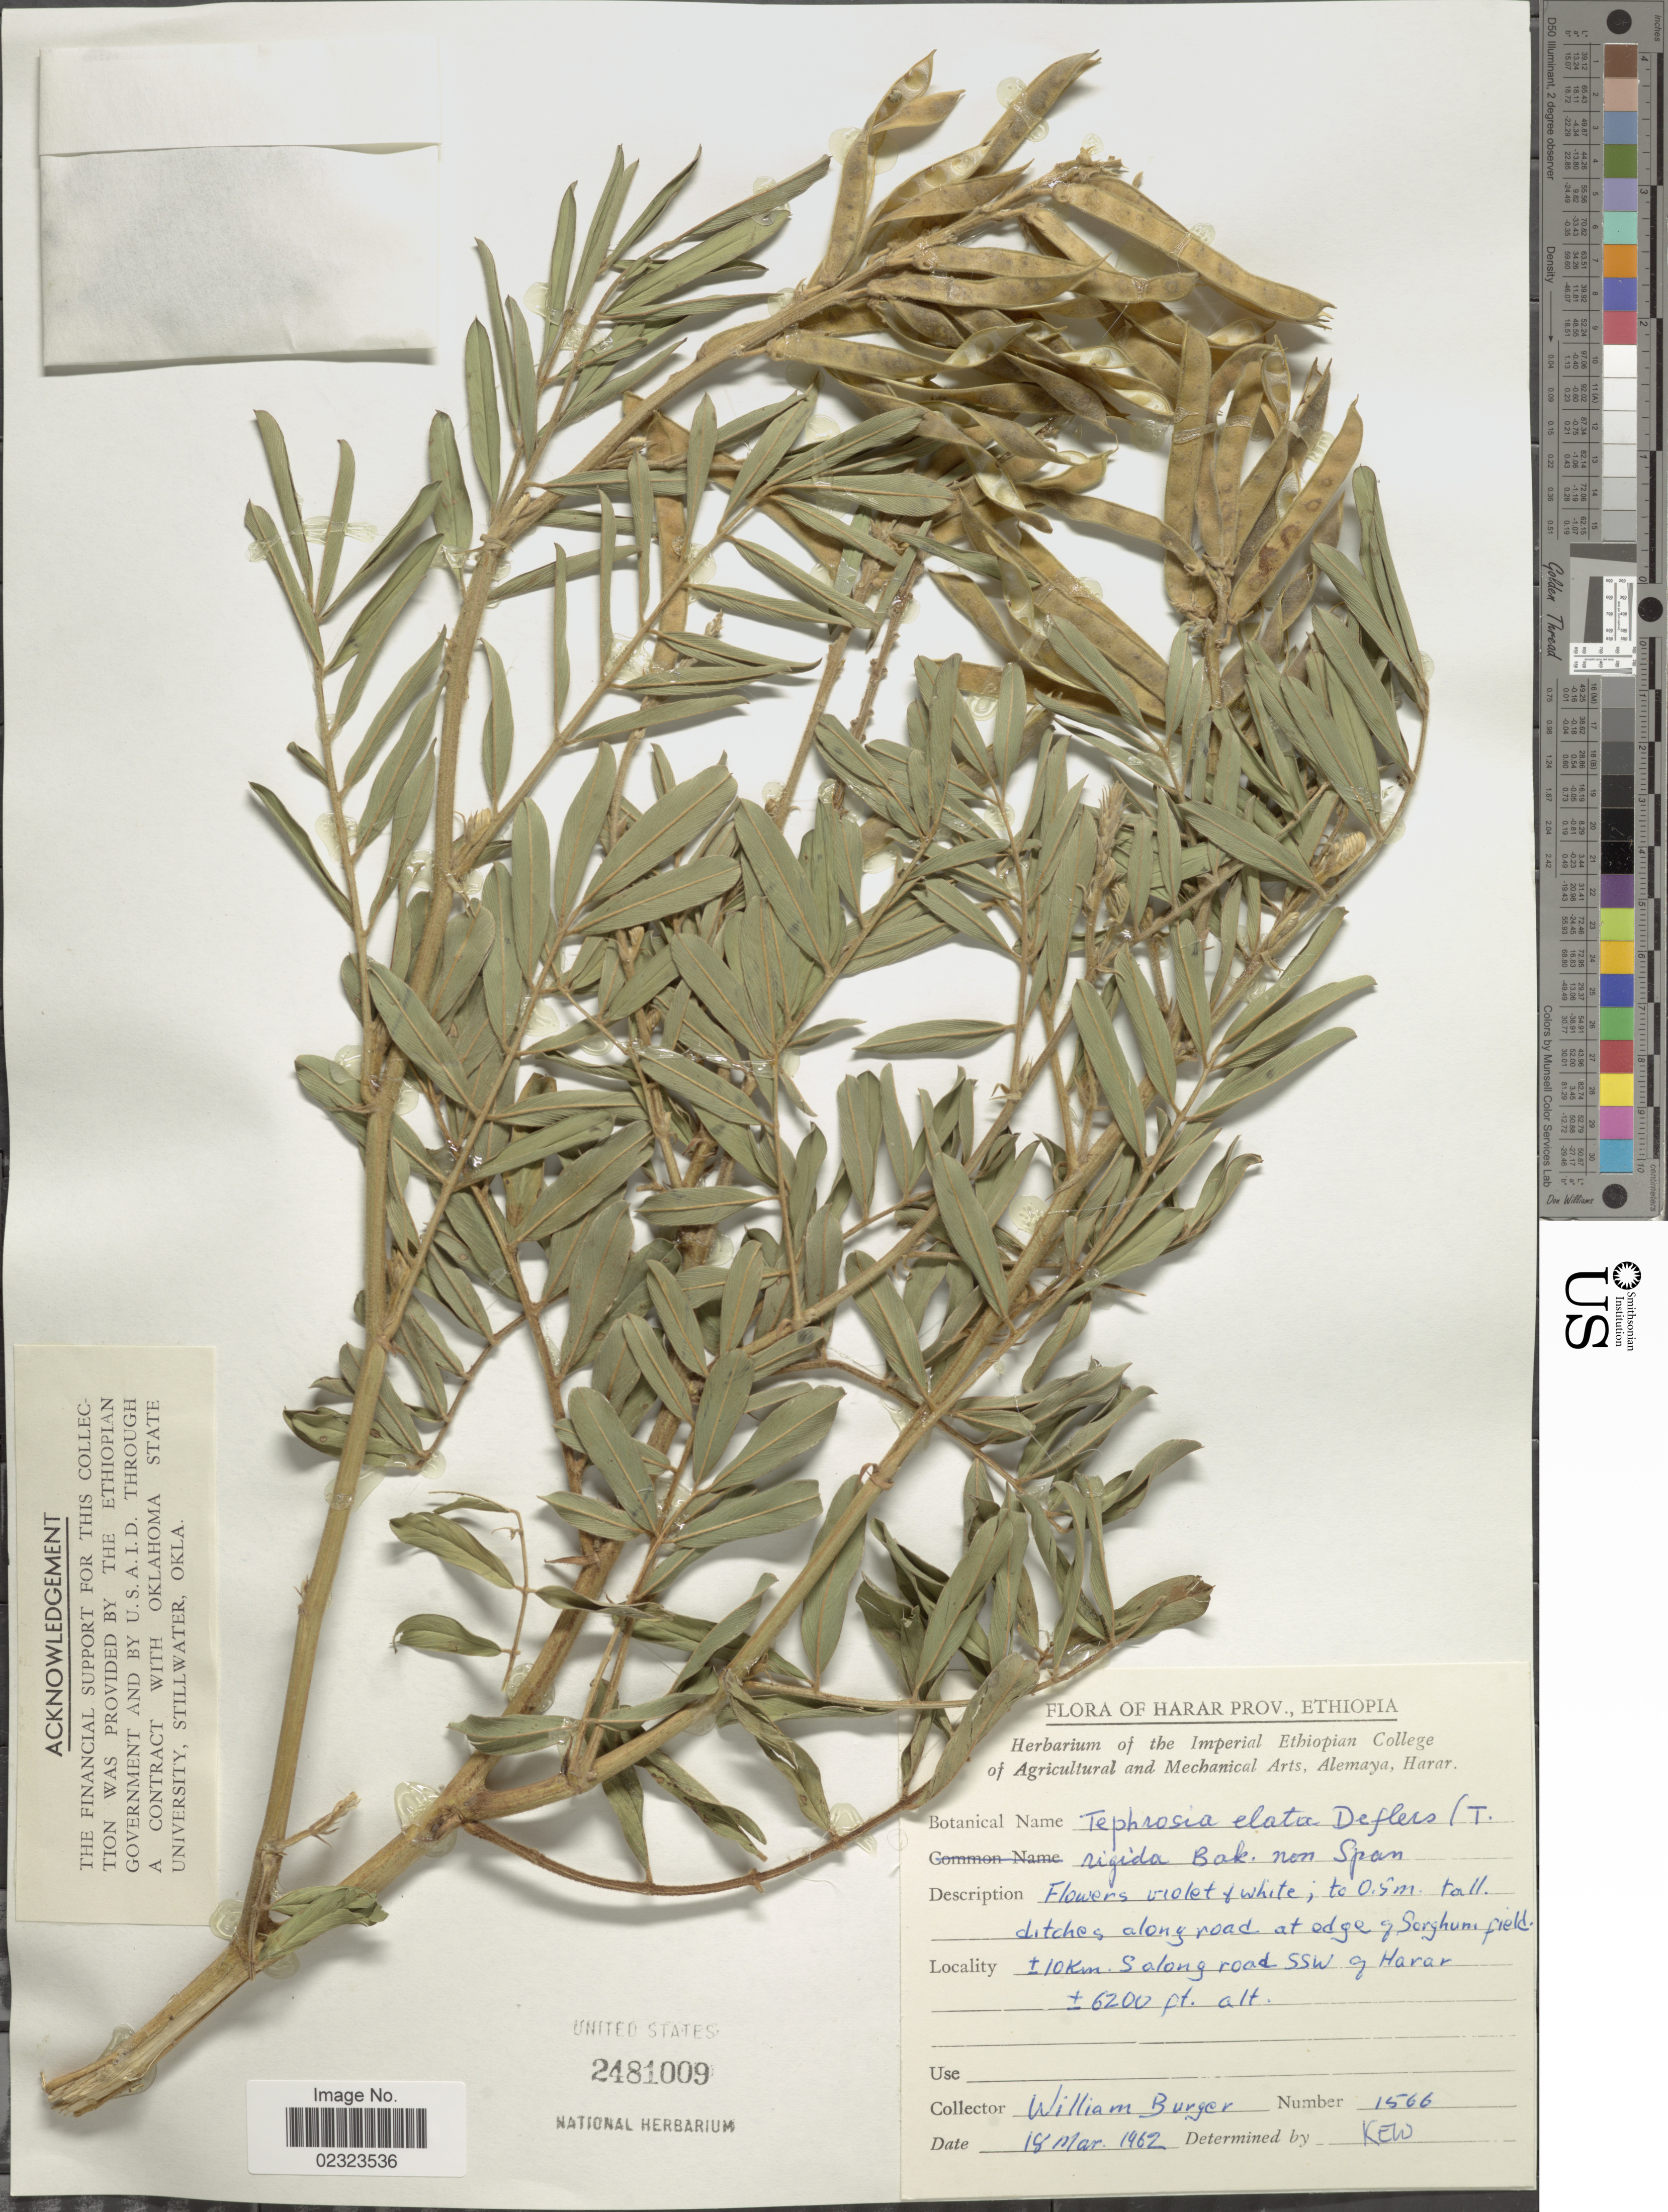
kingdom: Plantae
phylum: Tracheophyta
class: Magnoliopsida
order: Fabales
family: Fabaceae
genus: Tephrosia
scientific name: Tephrosia elata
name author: Deflers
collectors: W. Burger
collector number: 1566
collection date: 1962-03-18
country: Ethiopia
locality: Harar Prov., ca. 10 km S along road SSW of Harar.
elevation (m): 1890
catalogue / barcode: US 2481009